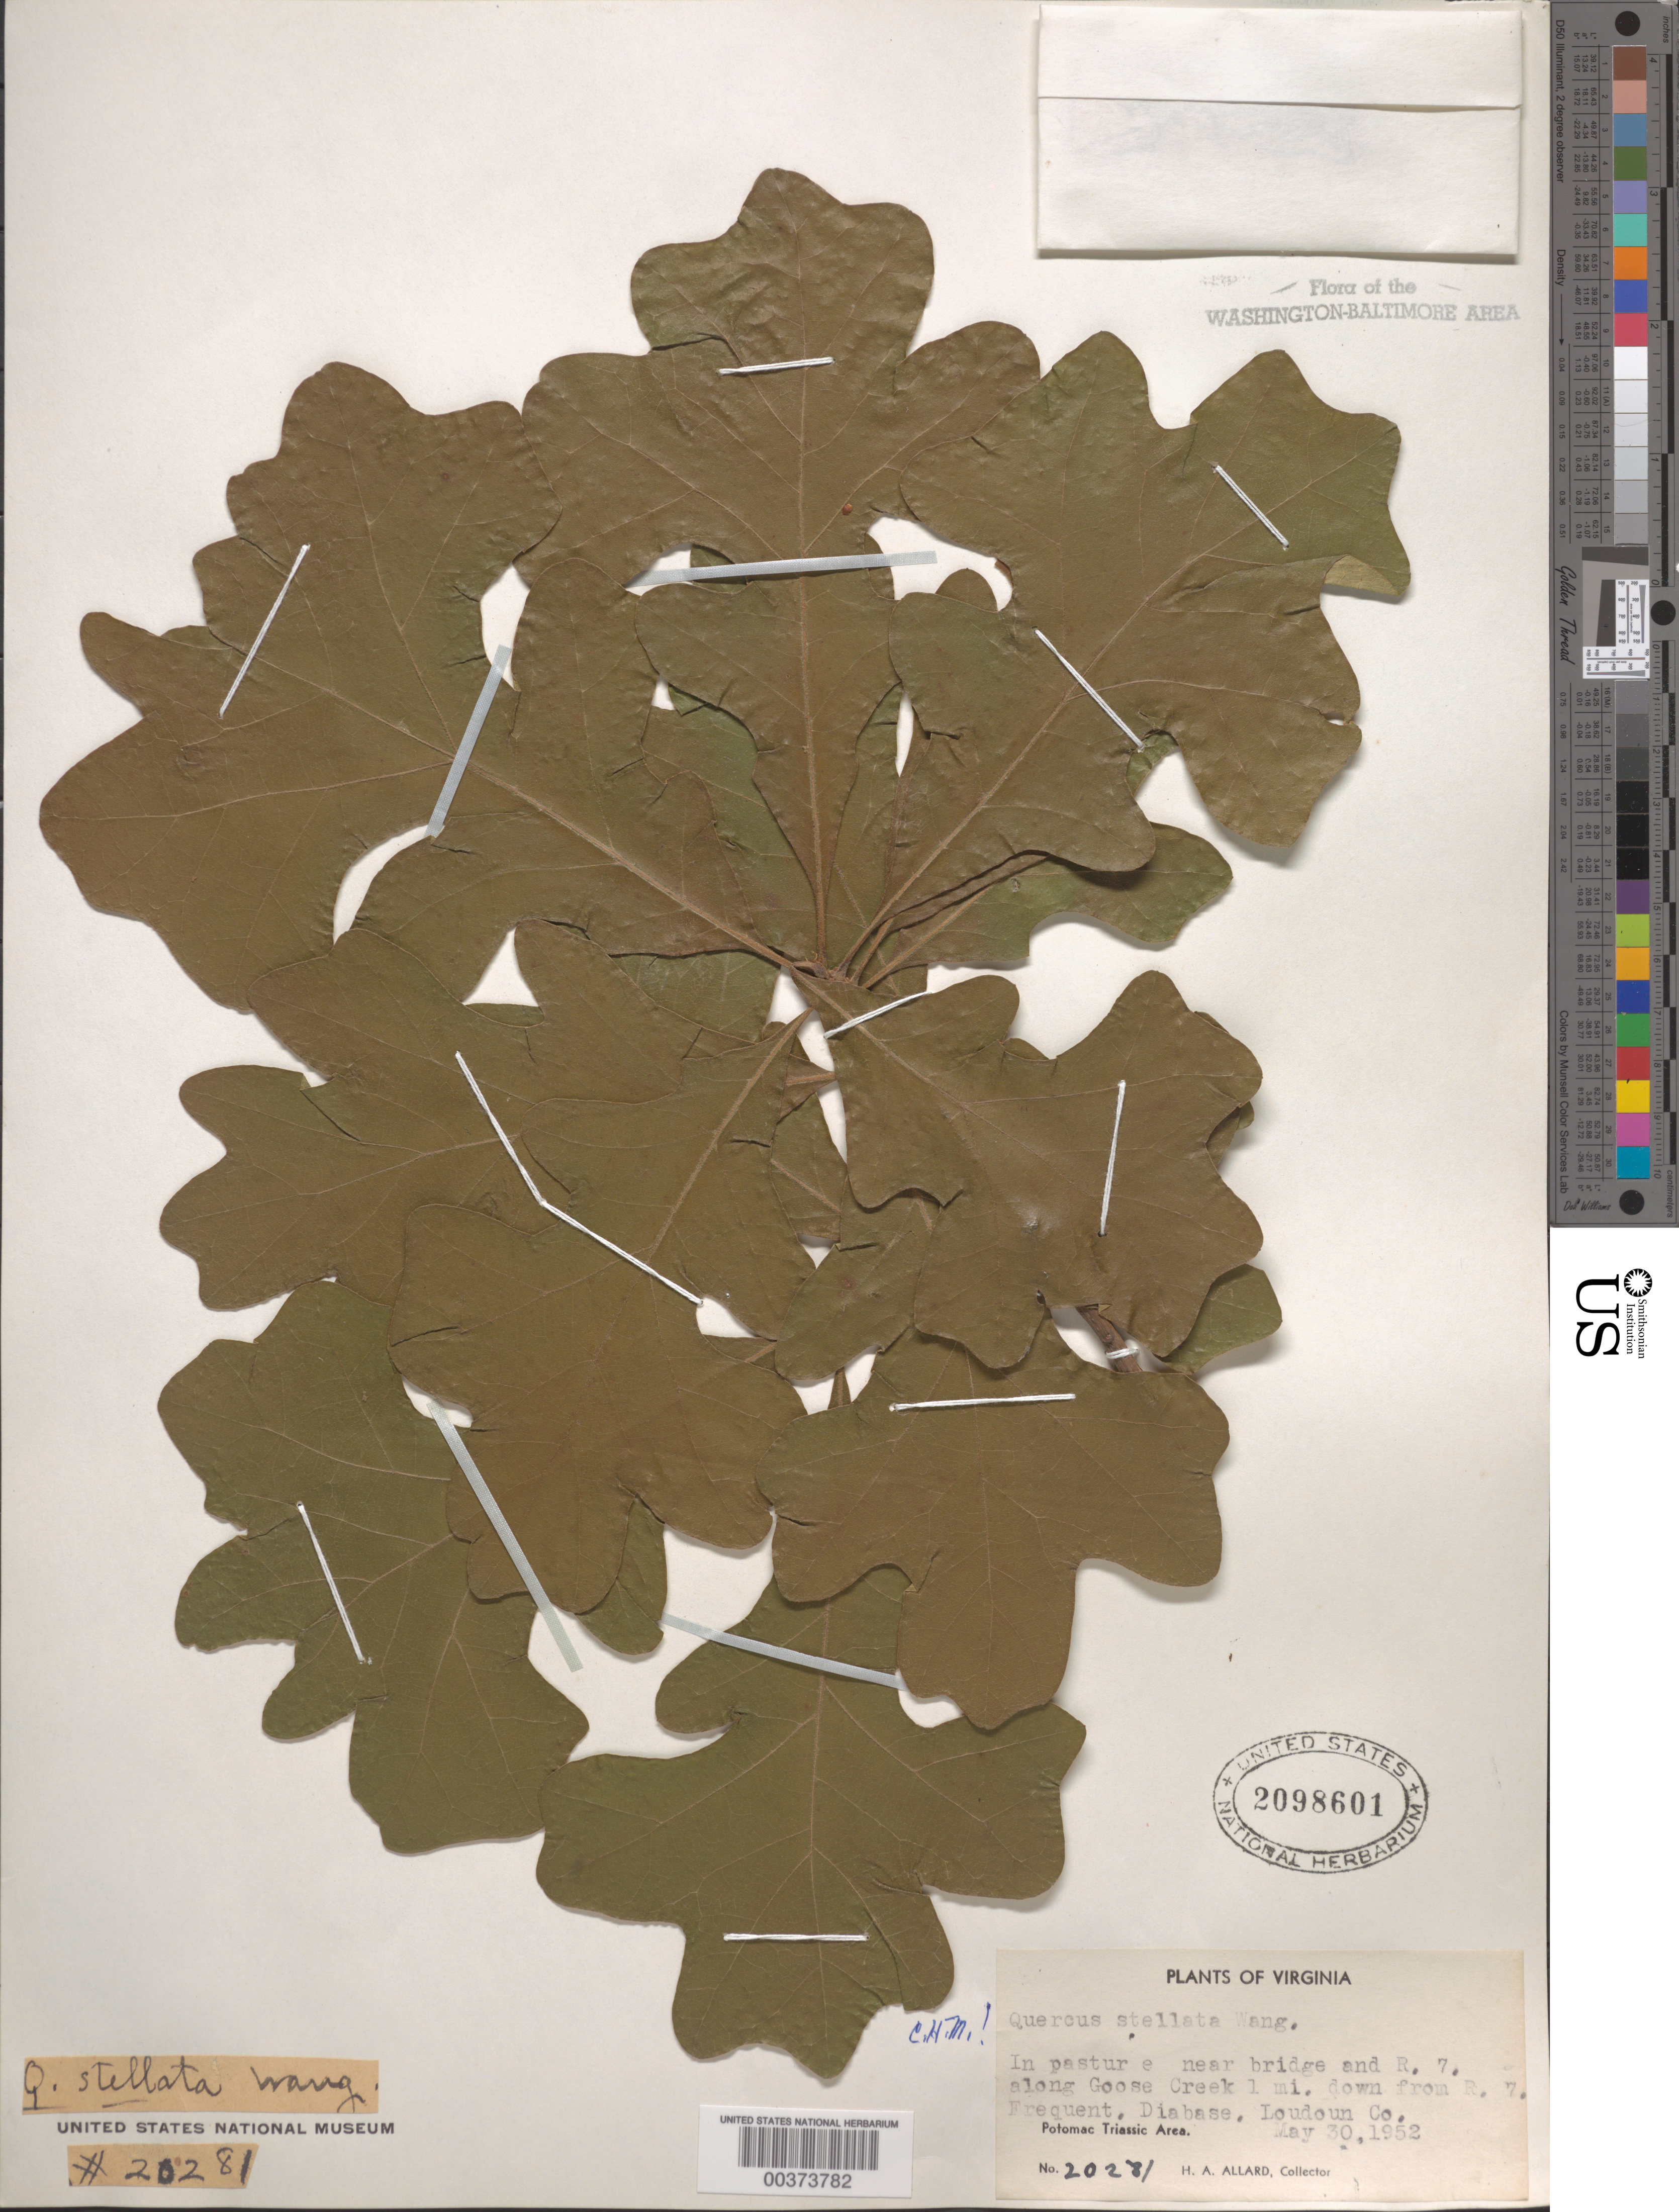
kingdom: Plantae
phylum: Tracheophyta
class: Magnoliopsida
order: Fagales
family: Fagaceae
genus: Quercus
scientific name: Quercus stellata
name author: Wangenh.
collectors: H. A. Allard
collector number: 20281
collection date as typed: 30 May 1952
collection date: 1952-05-30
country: United States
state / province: Virginia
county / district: Loudoun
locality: Downstream from Route 7 on Goose Creek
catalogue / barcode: US 2098601